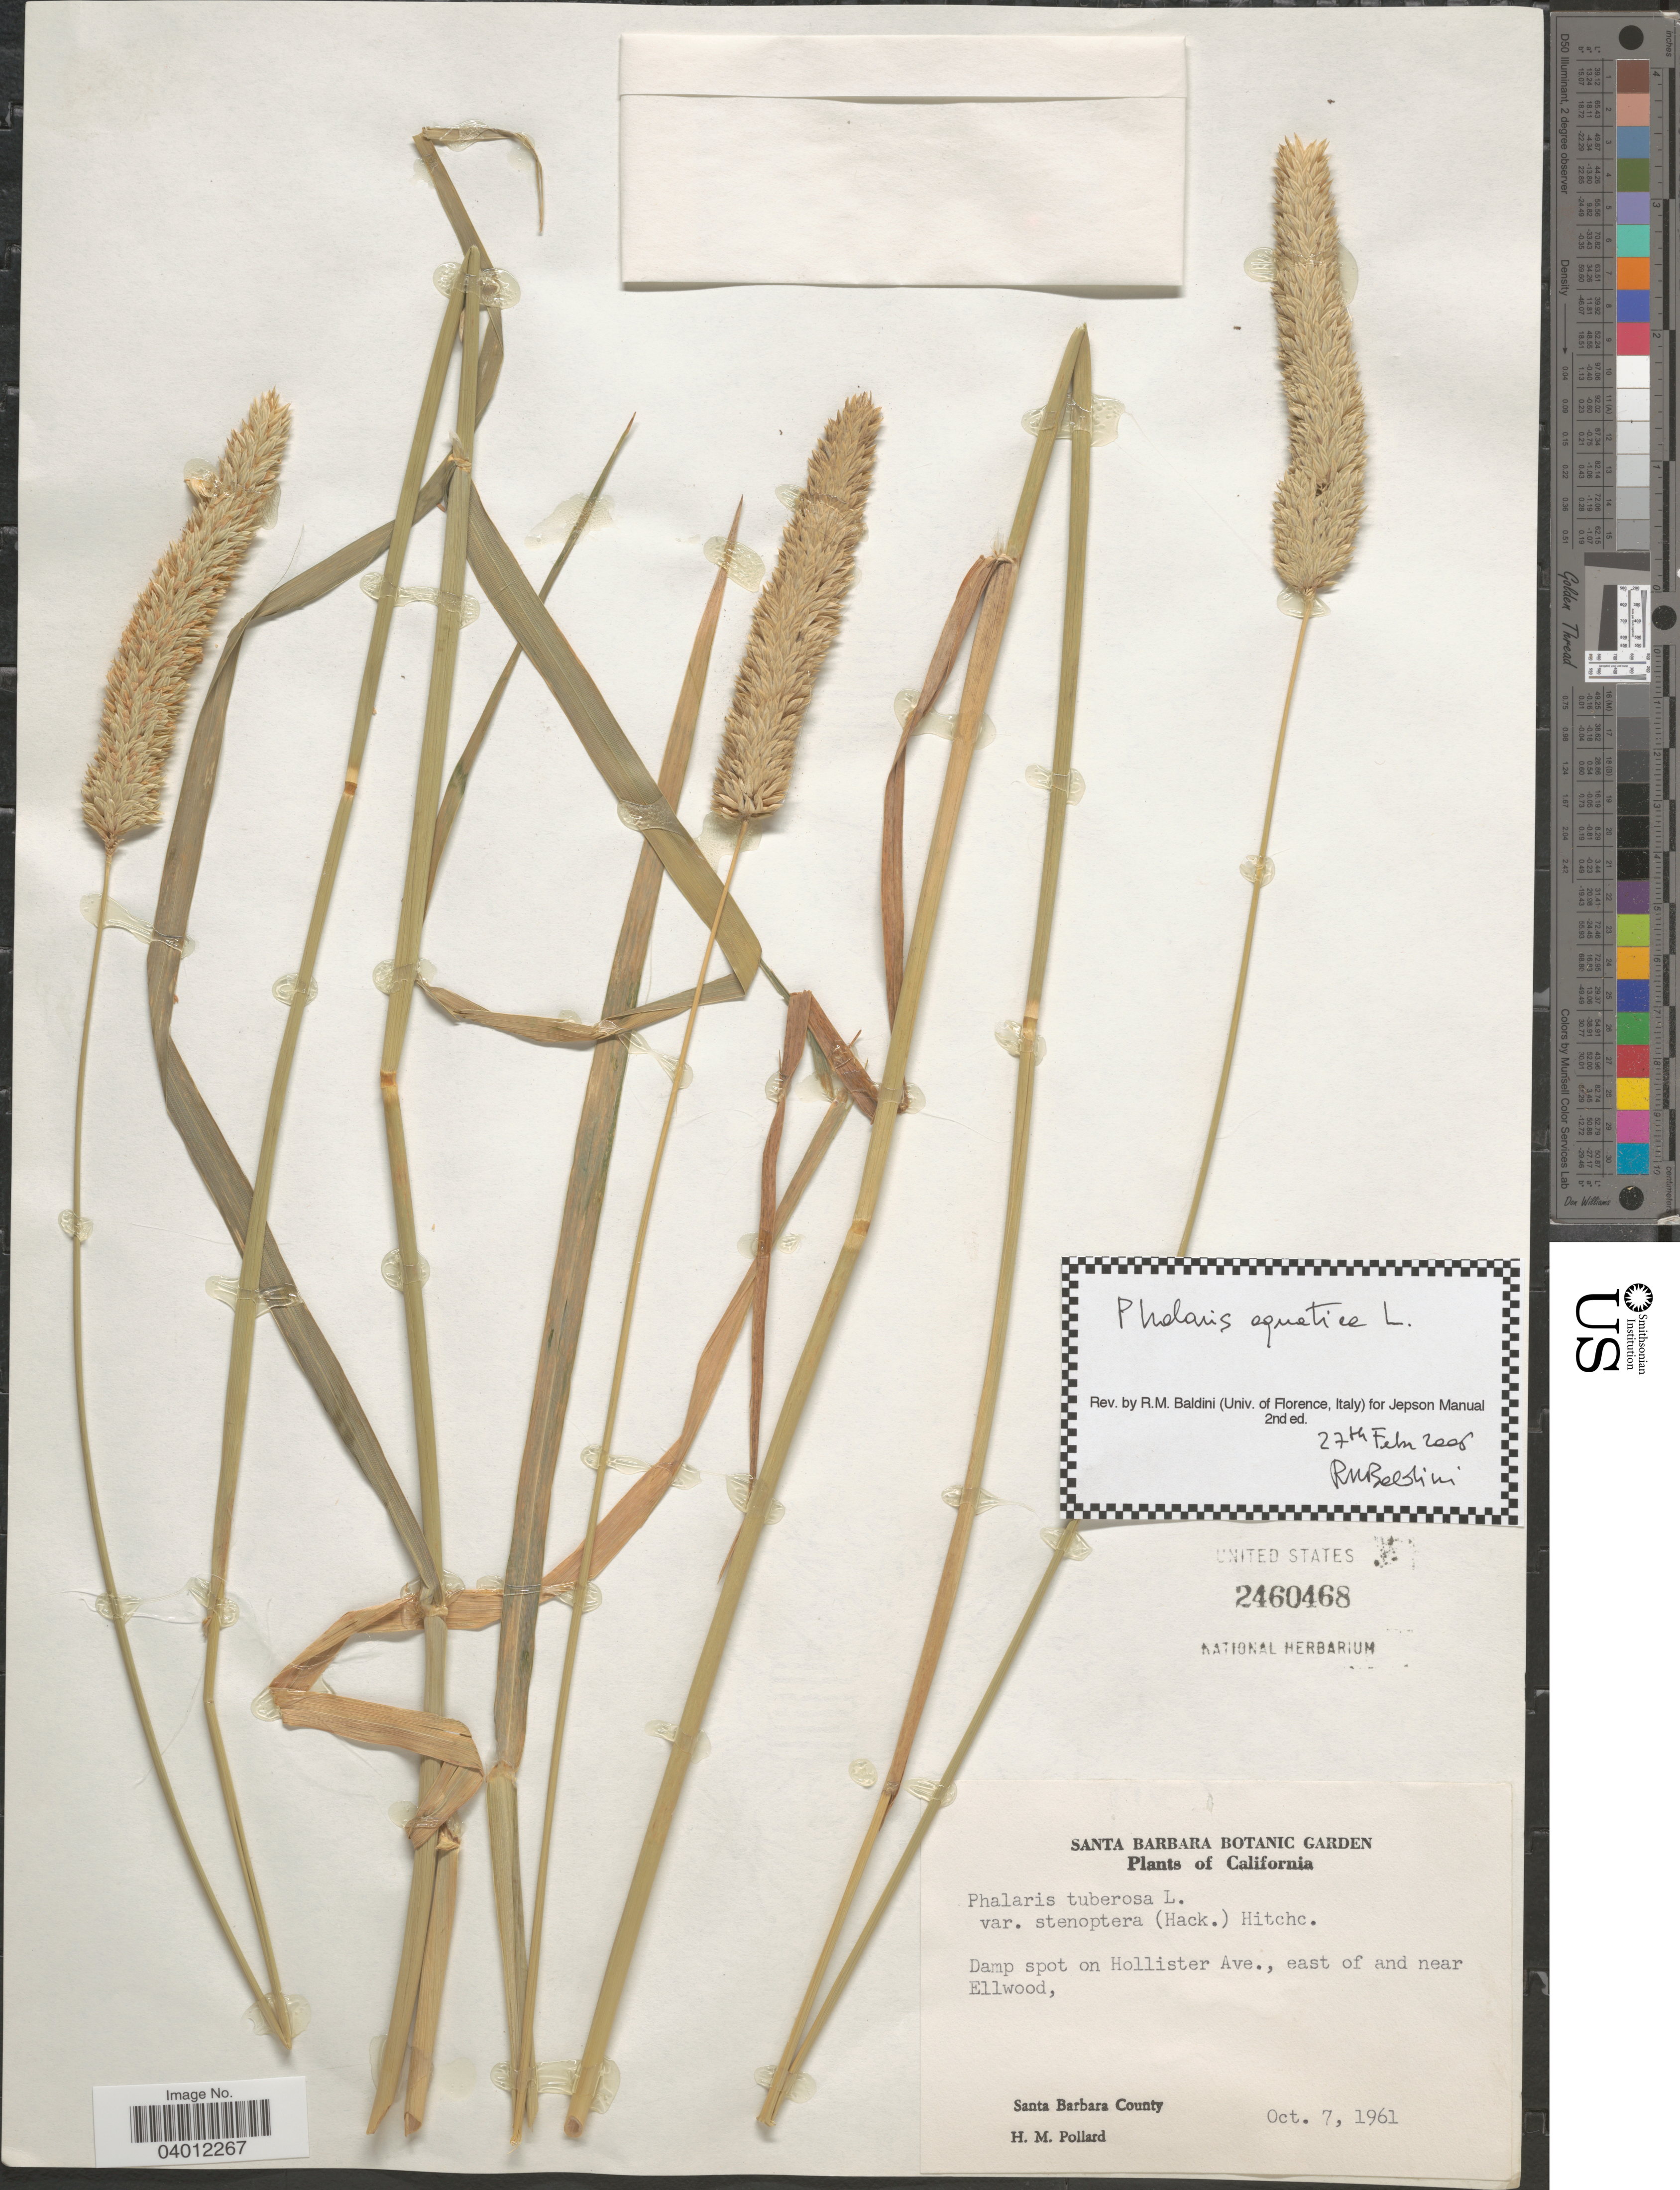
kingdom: Plantae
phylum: Tracheophyta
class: Liliopsida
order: Poales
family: Poaceae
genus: Phalaris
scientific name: Phalaris aquatica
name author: L.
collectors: H. M. Pollard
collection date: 1961-10-07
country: United States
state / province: California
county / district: Santa Barbara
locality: Damp spot on Hollister Ave., east of and near Ellwood. Santa Barbara County.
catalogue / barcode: US 2460468